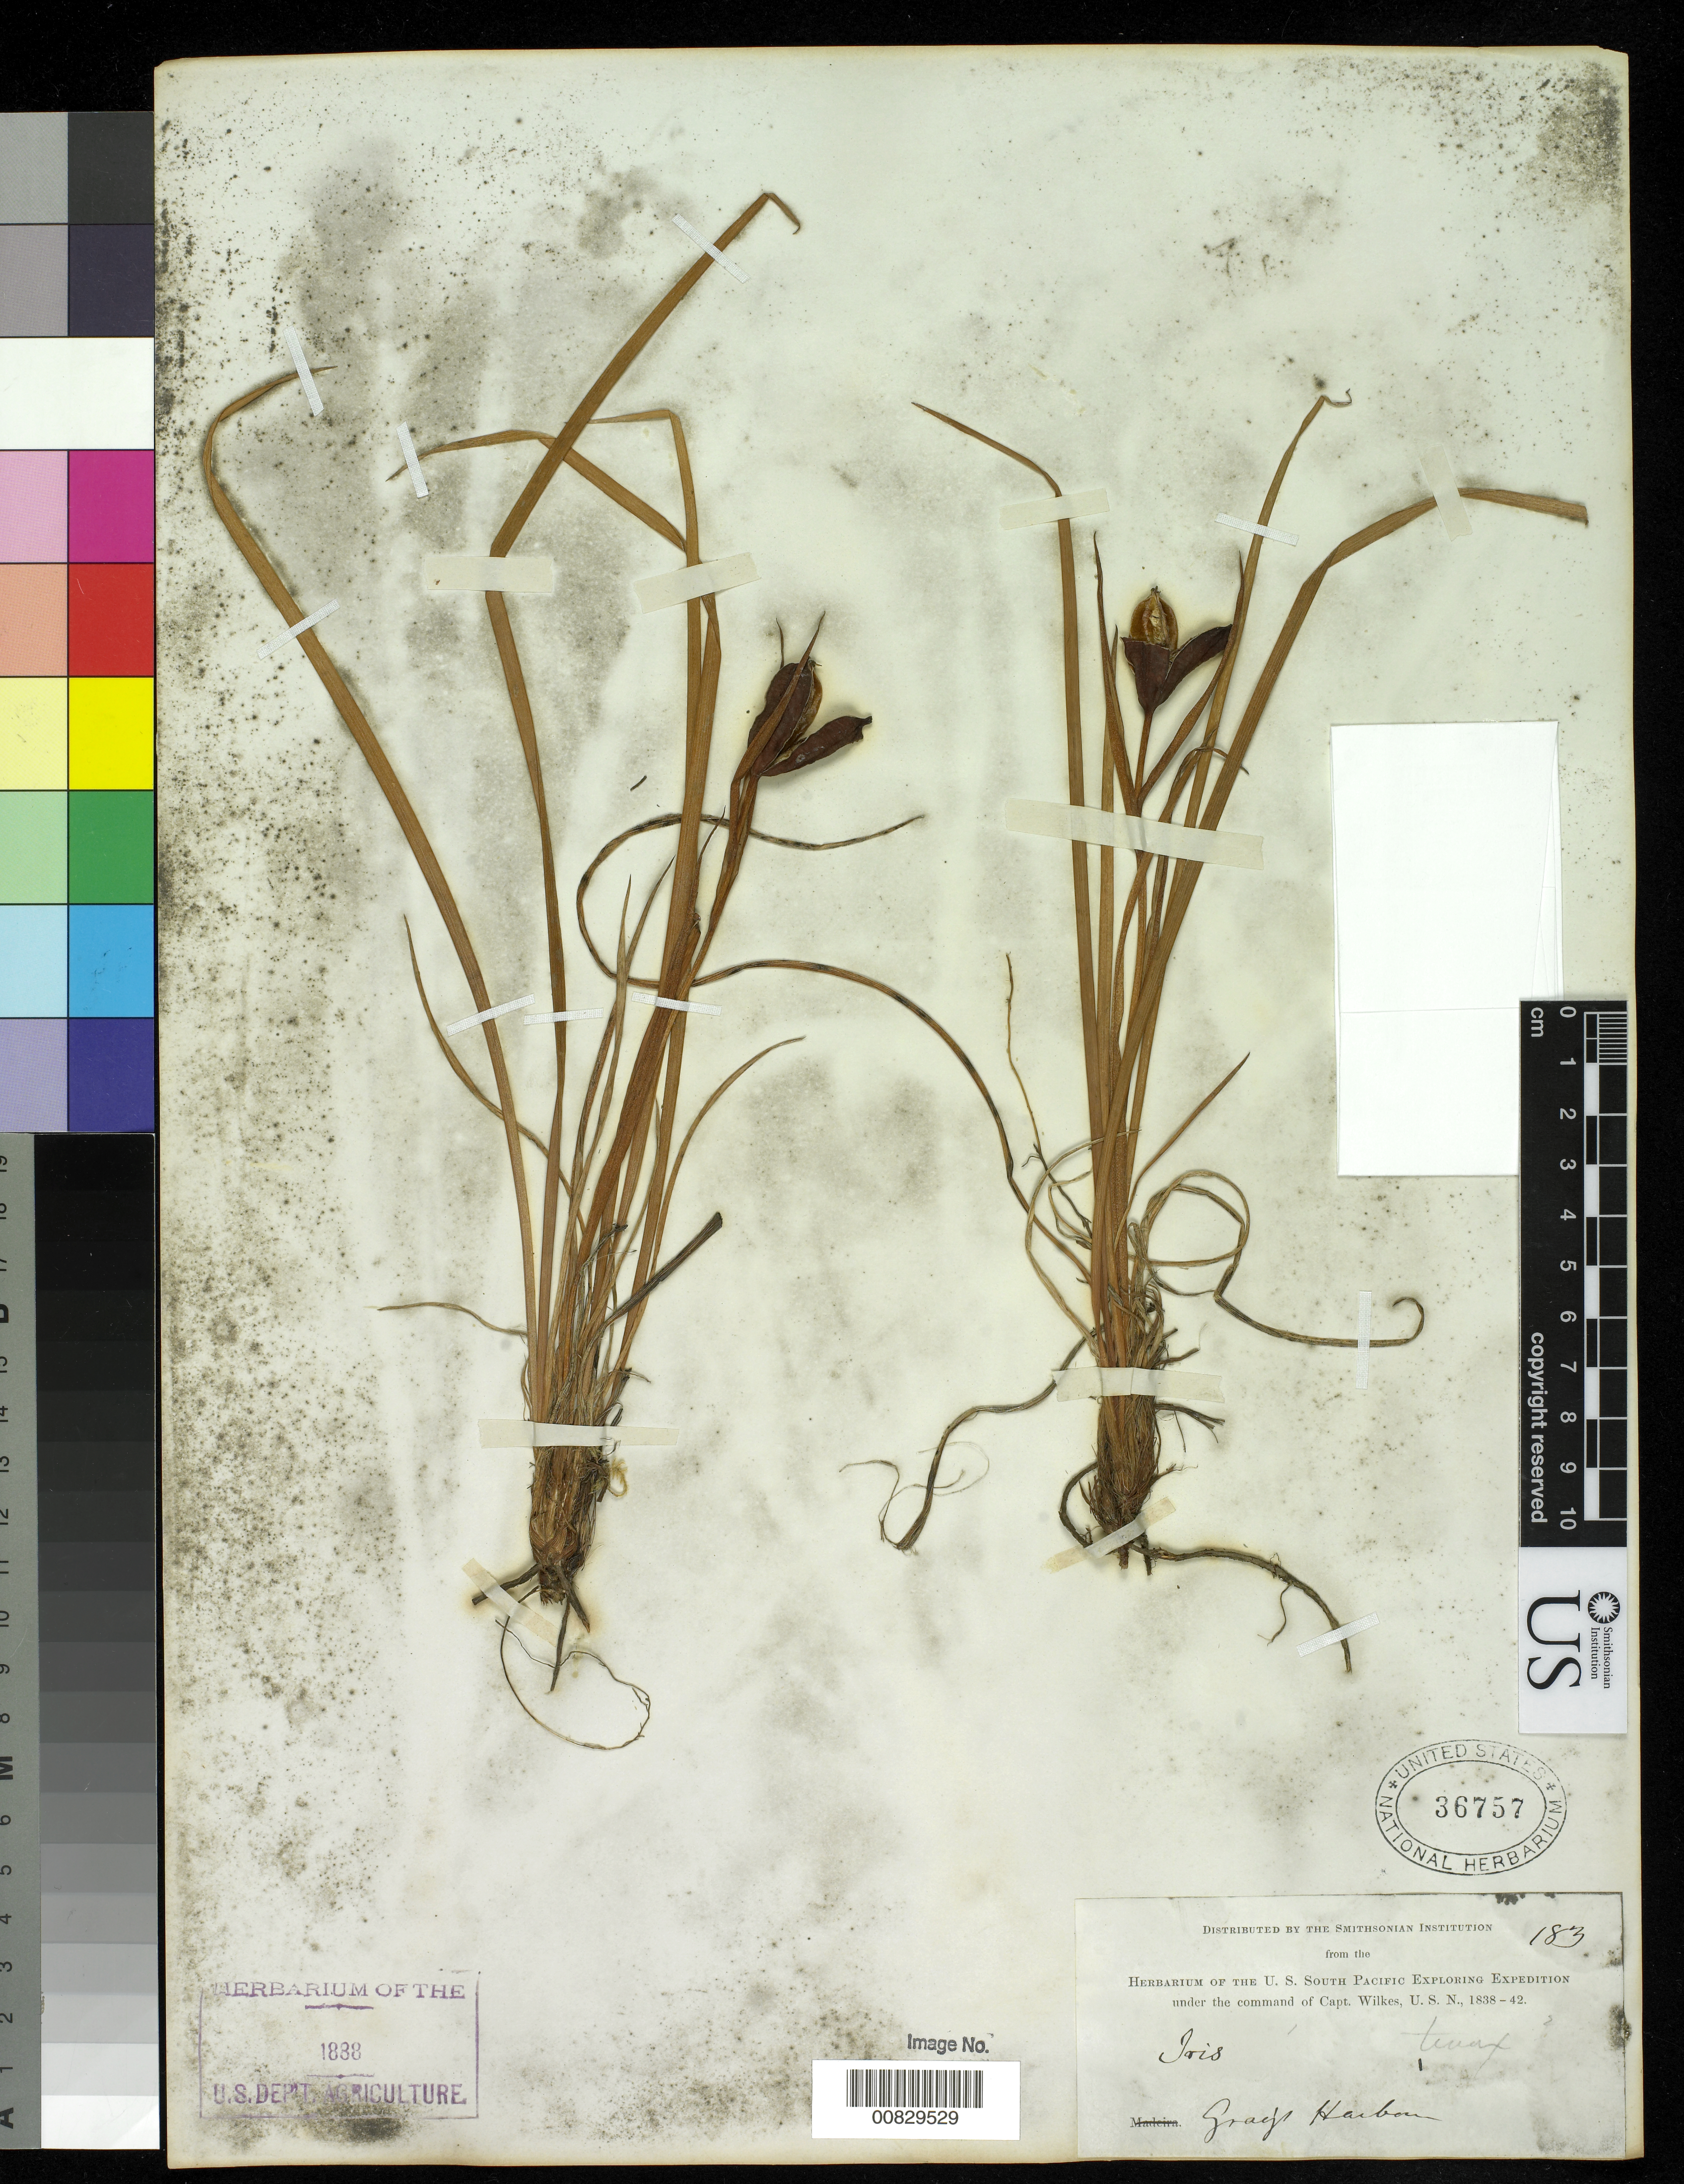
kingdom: Plantae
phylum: Tracheophyta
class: Liliopsida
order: Asparagales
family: Iridaceae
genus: Iris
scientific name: Iris tenax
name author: Douglas ex Lindl.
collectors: Wilkes Explor. Exped.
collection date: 1838/1842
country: United States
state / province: Oregon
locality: Gray's Harbour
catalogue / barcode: US 36757